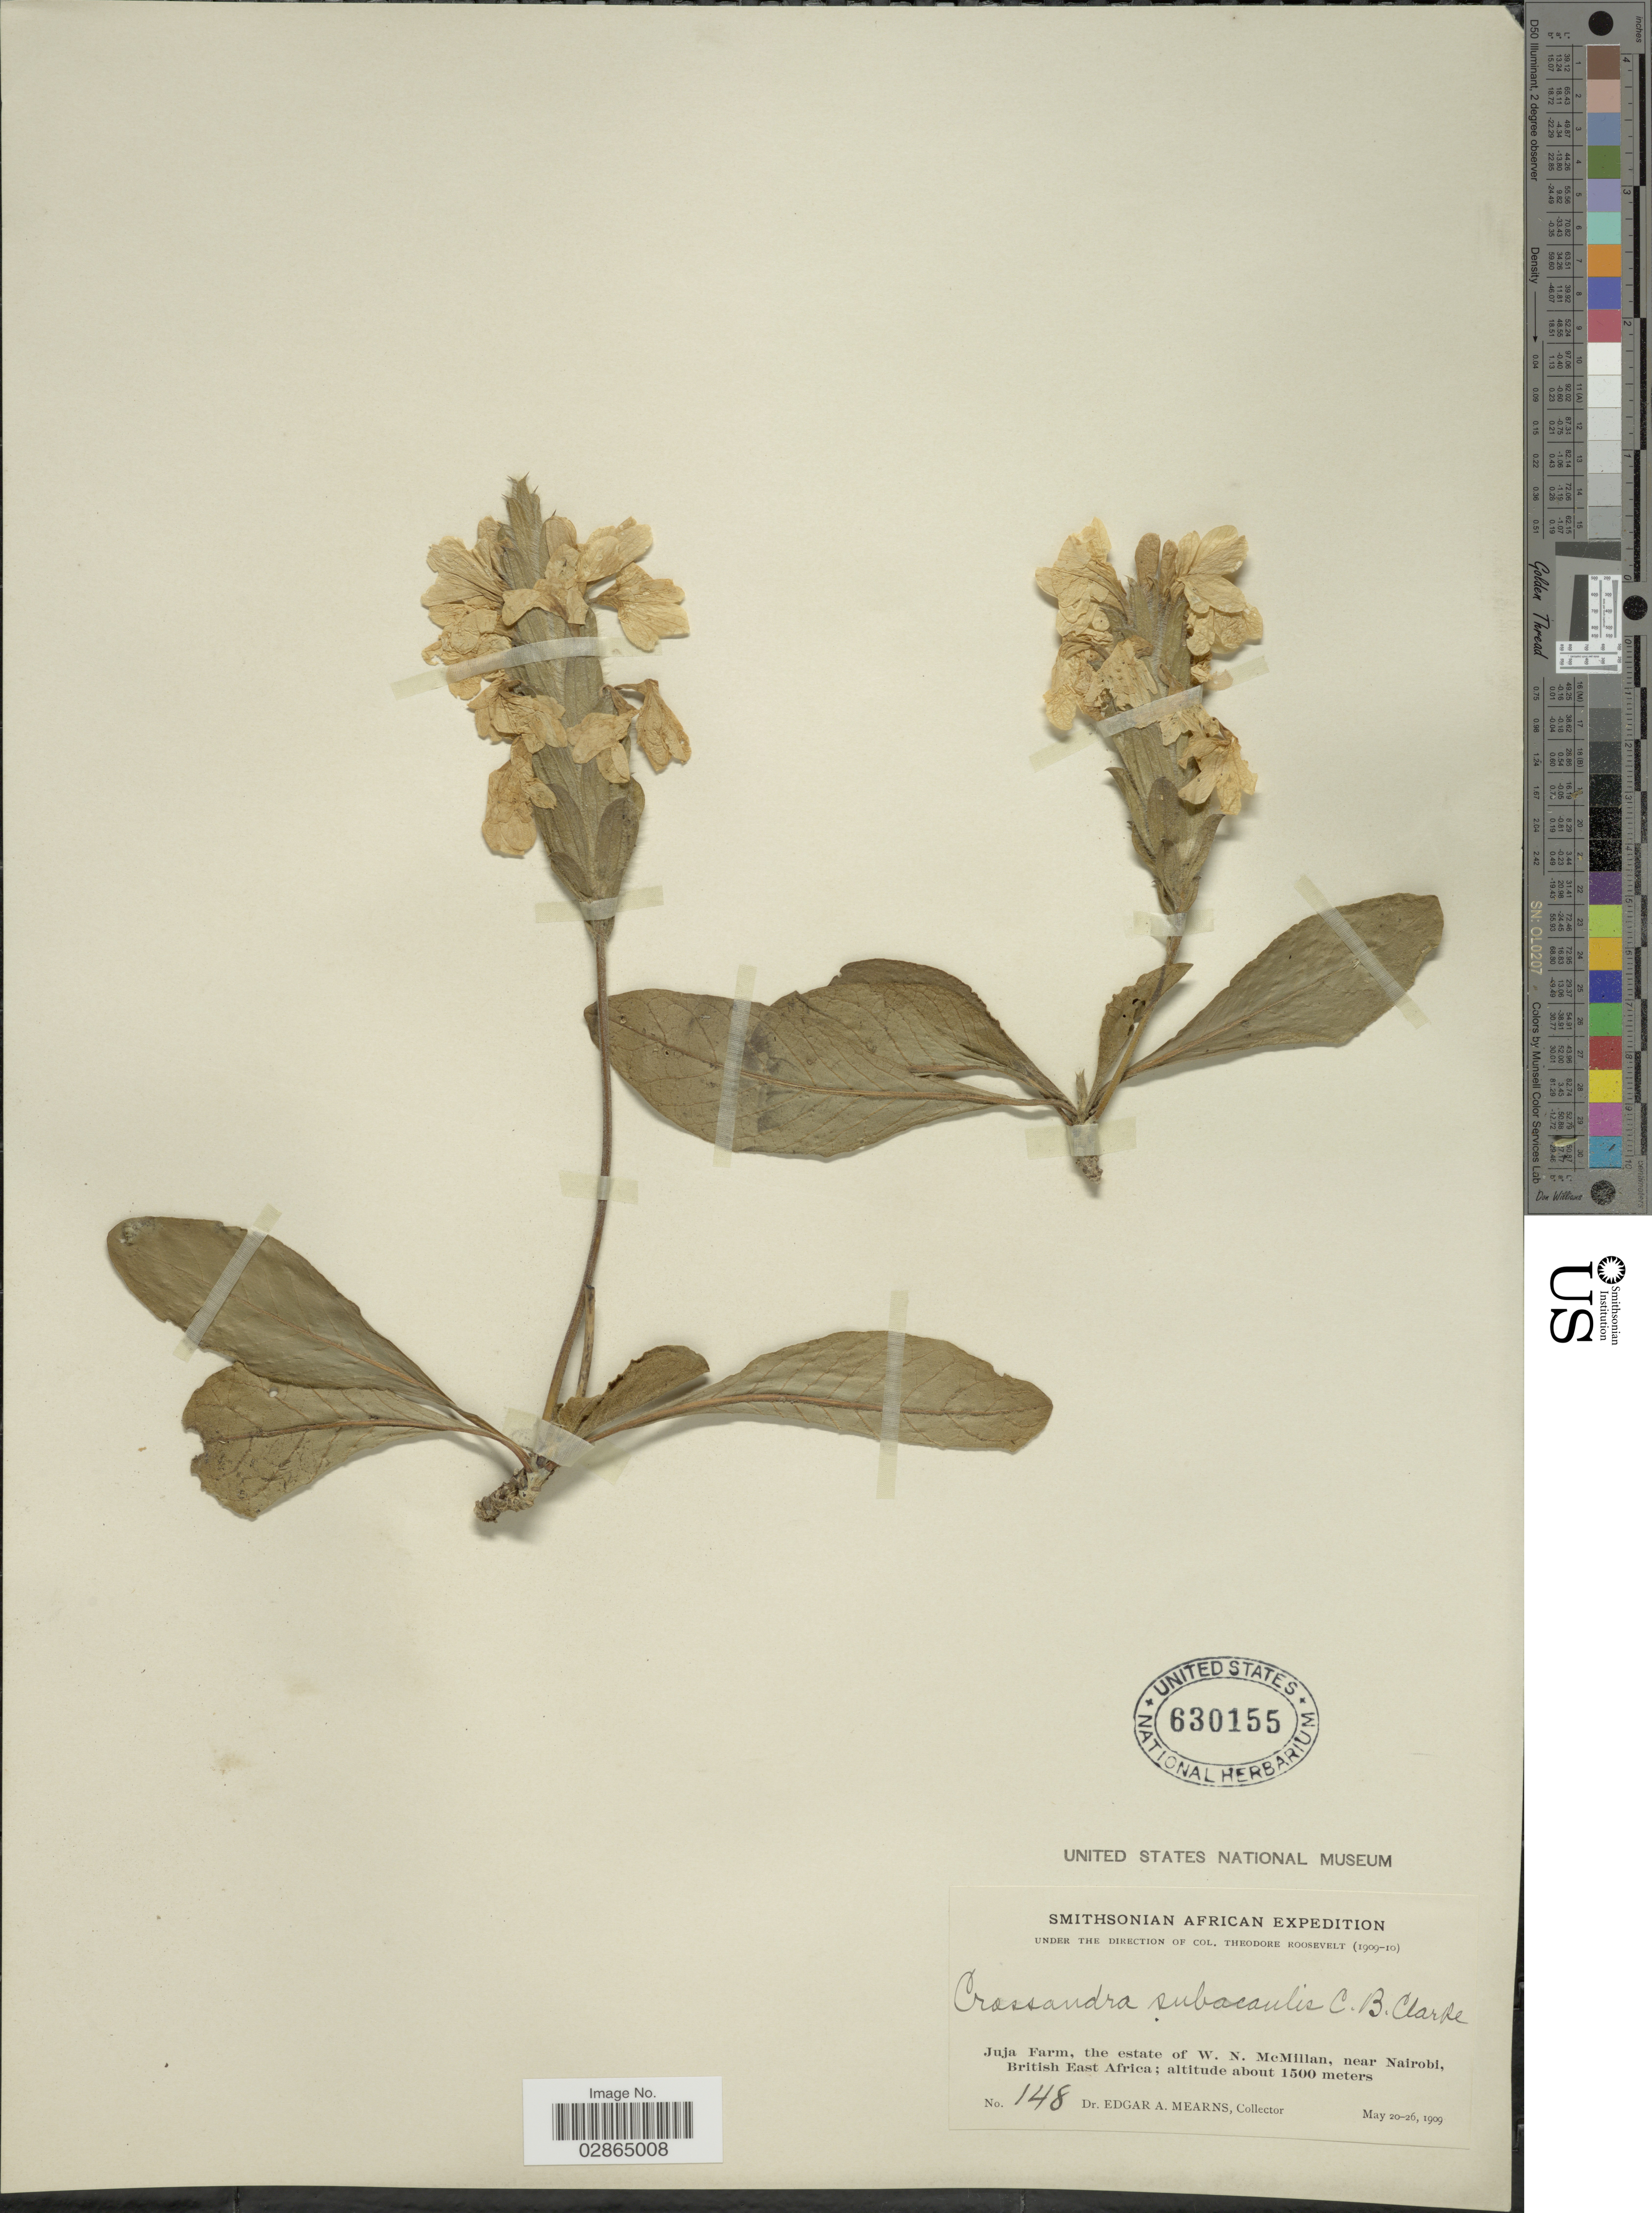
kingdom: Plantae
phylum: Tracheophyta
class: Magnoliopsida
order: Lamiales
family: Acanthaceae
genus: Crossandra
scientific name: Crossandra subacaulis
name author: C.B. Clarke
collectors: E. A. Mearns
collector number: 148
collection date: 1909-05-20/1909-05-26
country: Kenya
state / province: Nairobi Area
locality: Juja Farm, the estate of W. N. McMillan, near Nairobi, British East Africa.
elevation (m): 1500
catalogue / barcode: US 630155